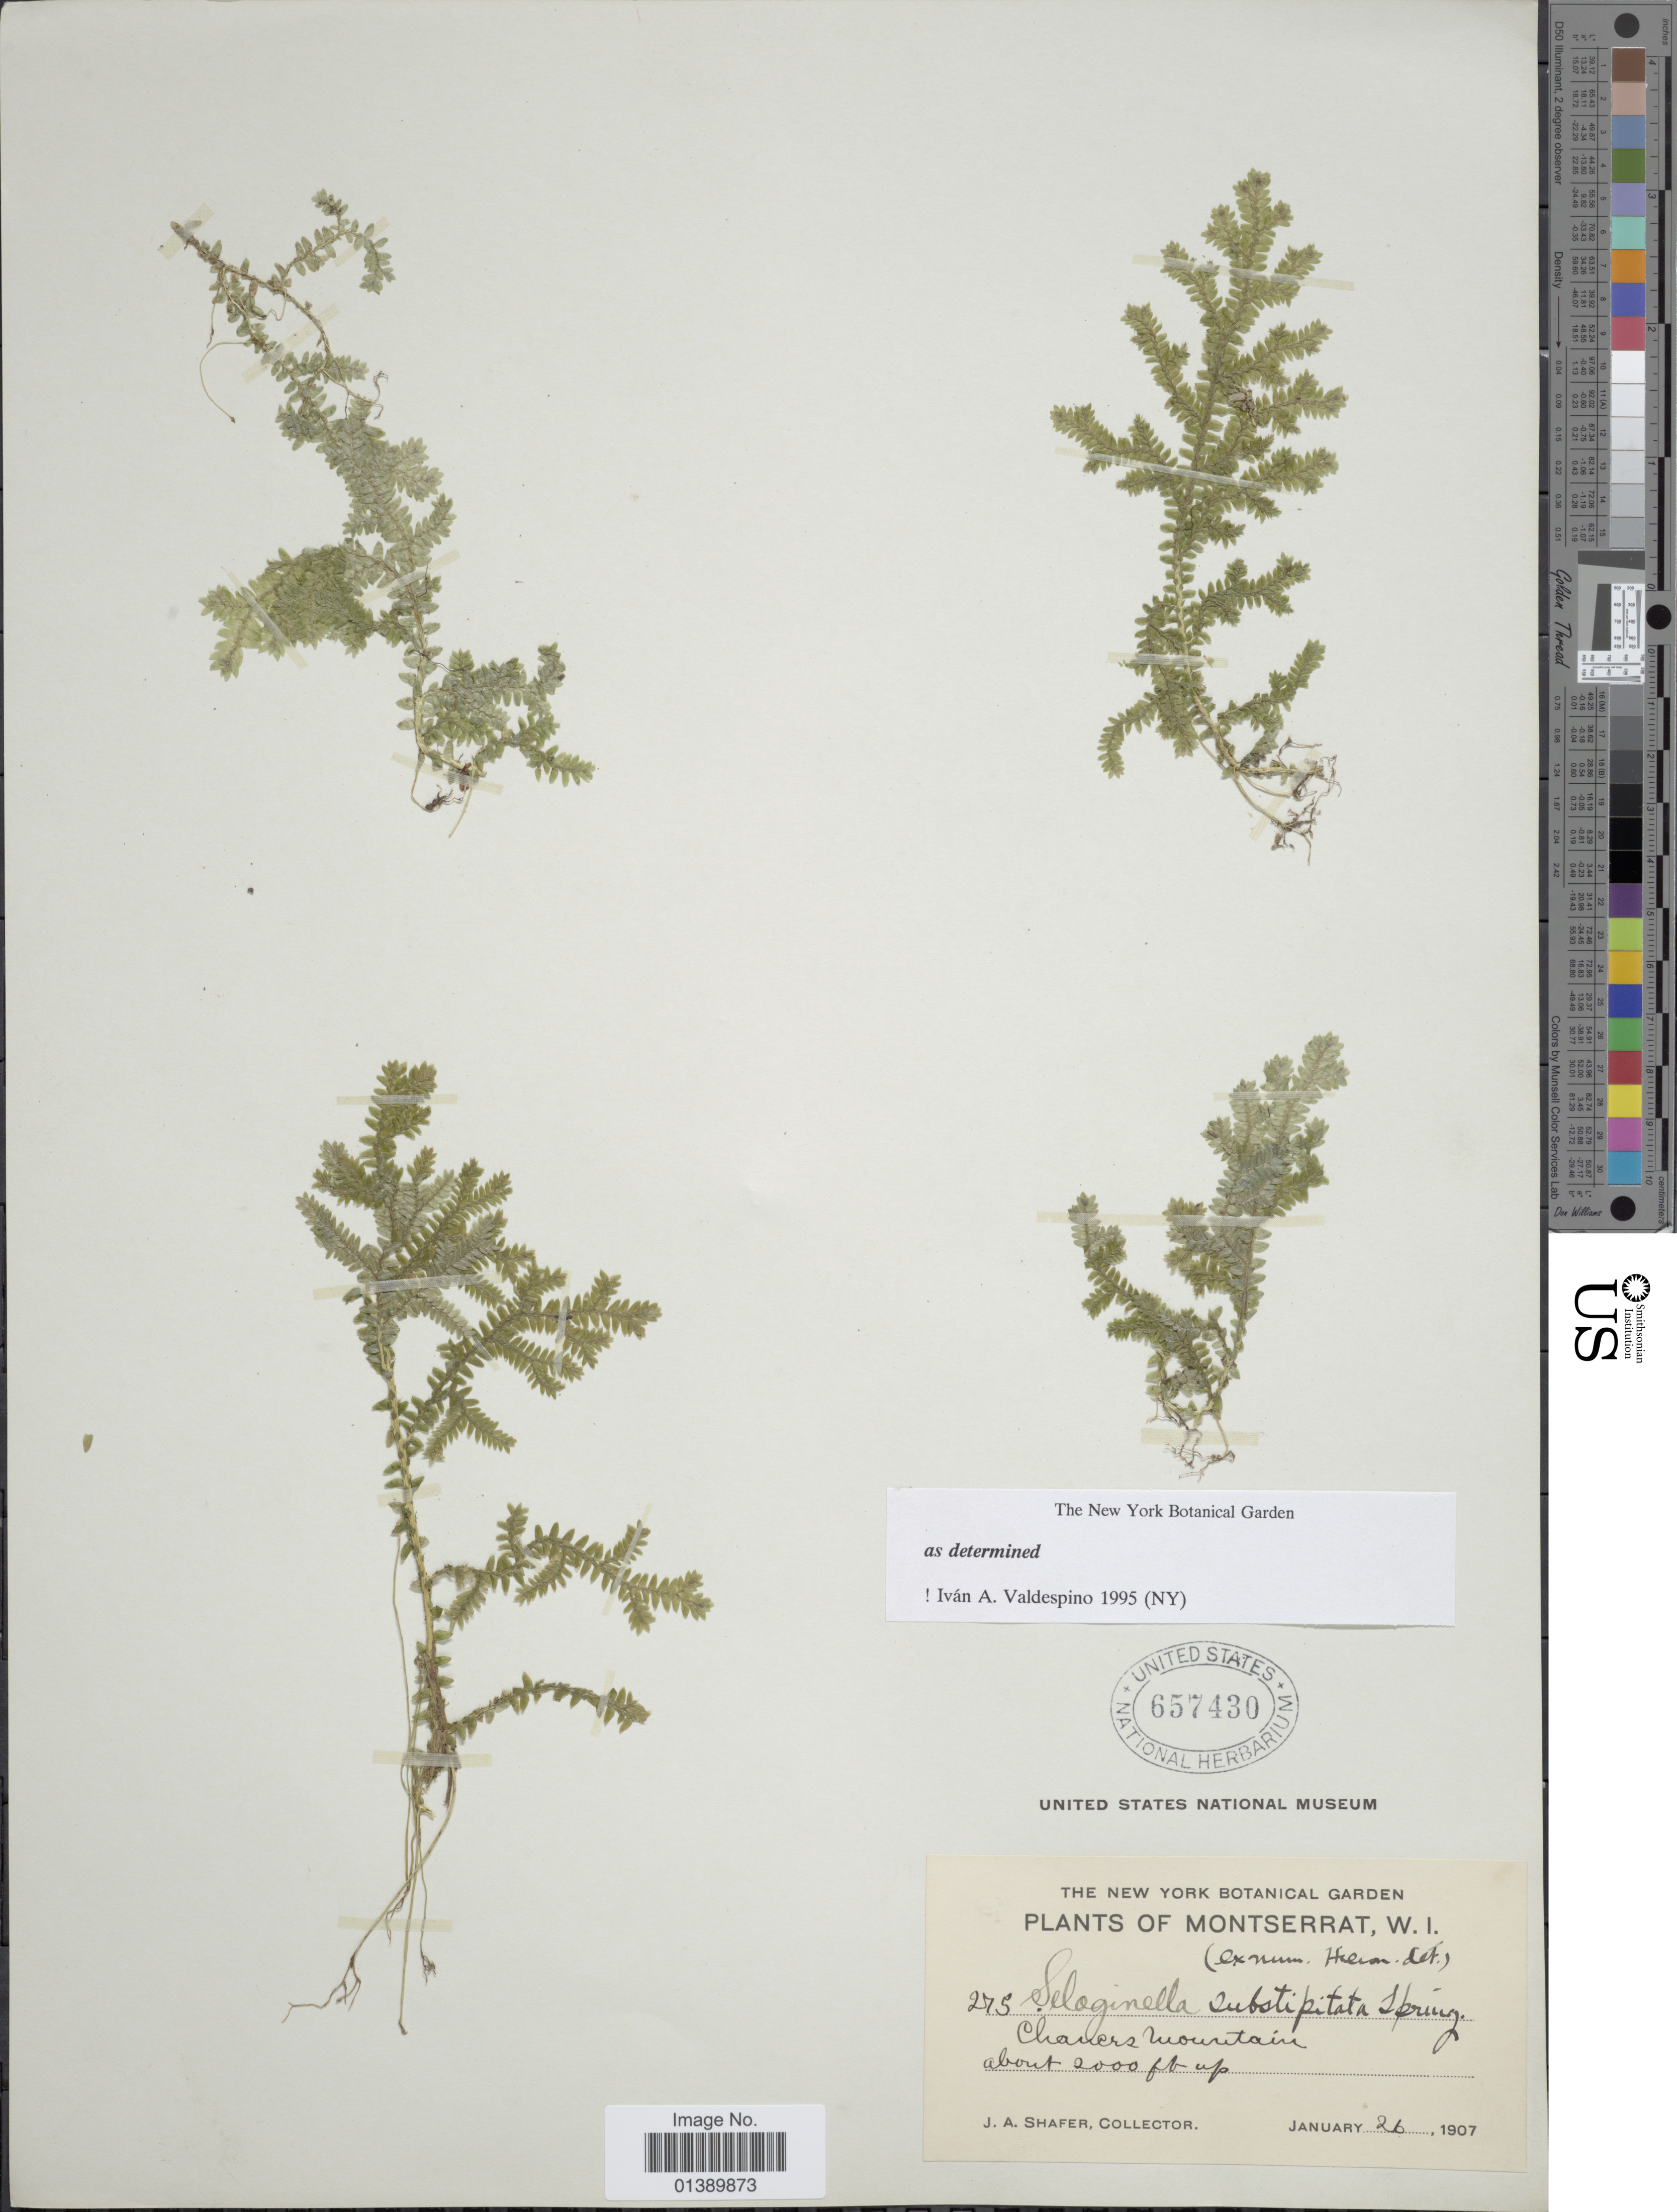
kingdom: Plantae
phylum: Tracheophyta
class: Lycopodiopsida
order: Selaginellales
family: Selaginellaceae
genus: Selaginella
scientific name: Selaginella substipitata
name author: Spring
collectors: J. A. Shafer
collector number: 275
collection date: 1907-01-26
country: Montserrat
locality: Chances Mountain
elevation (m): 610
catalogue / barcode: US 657430